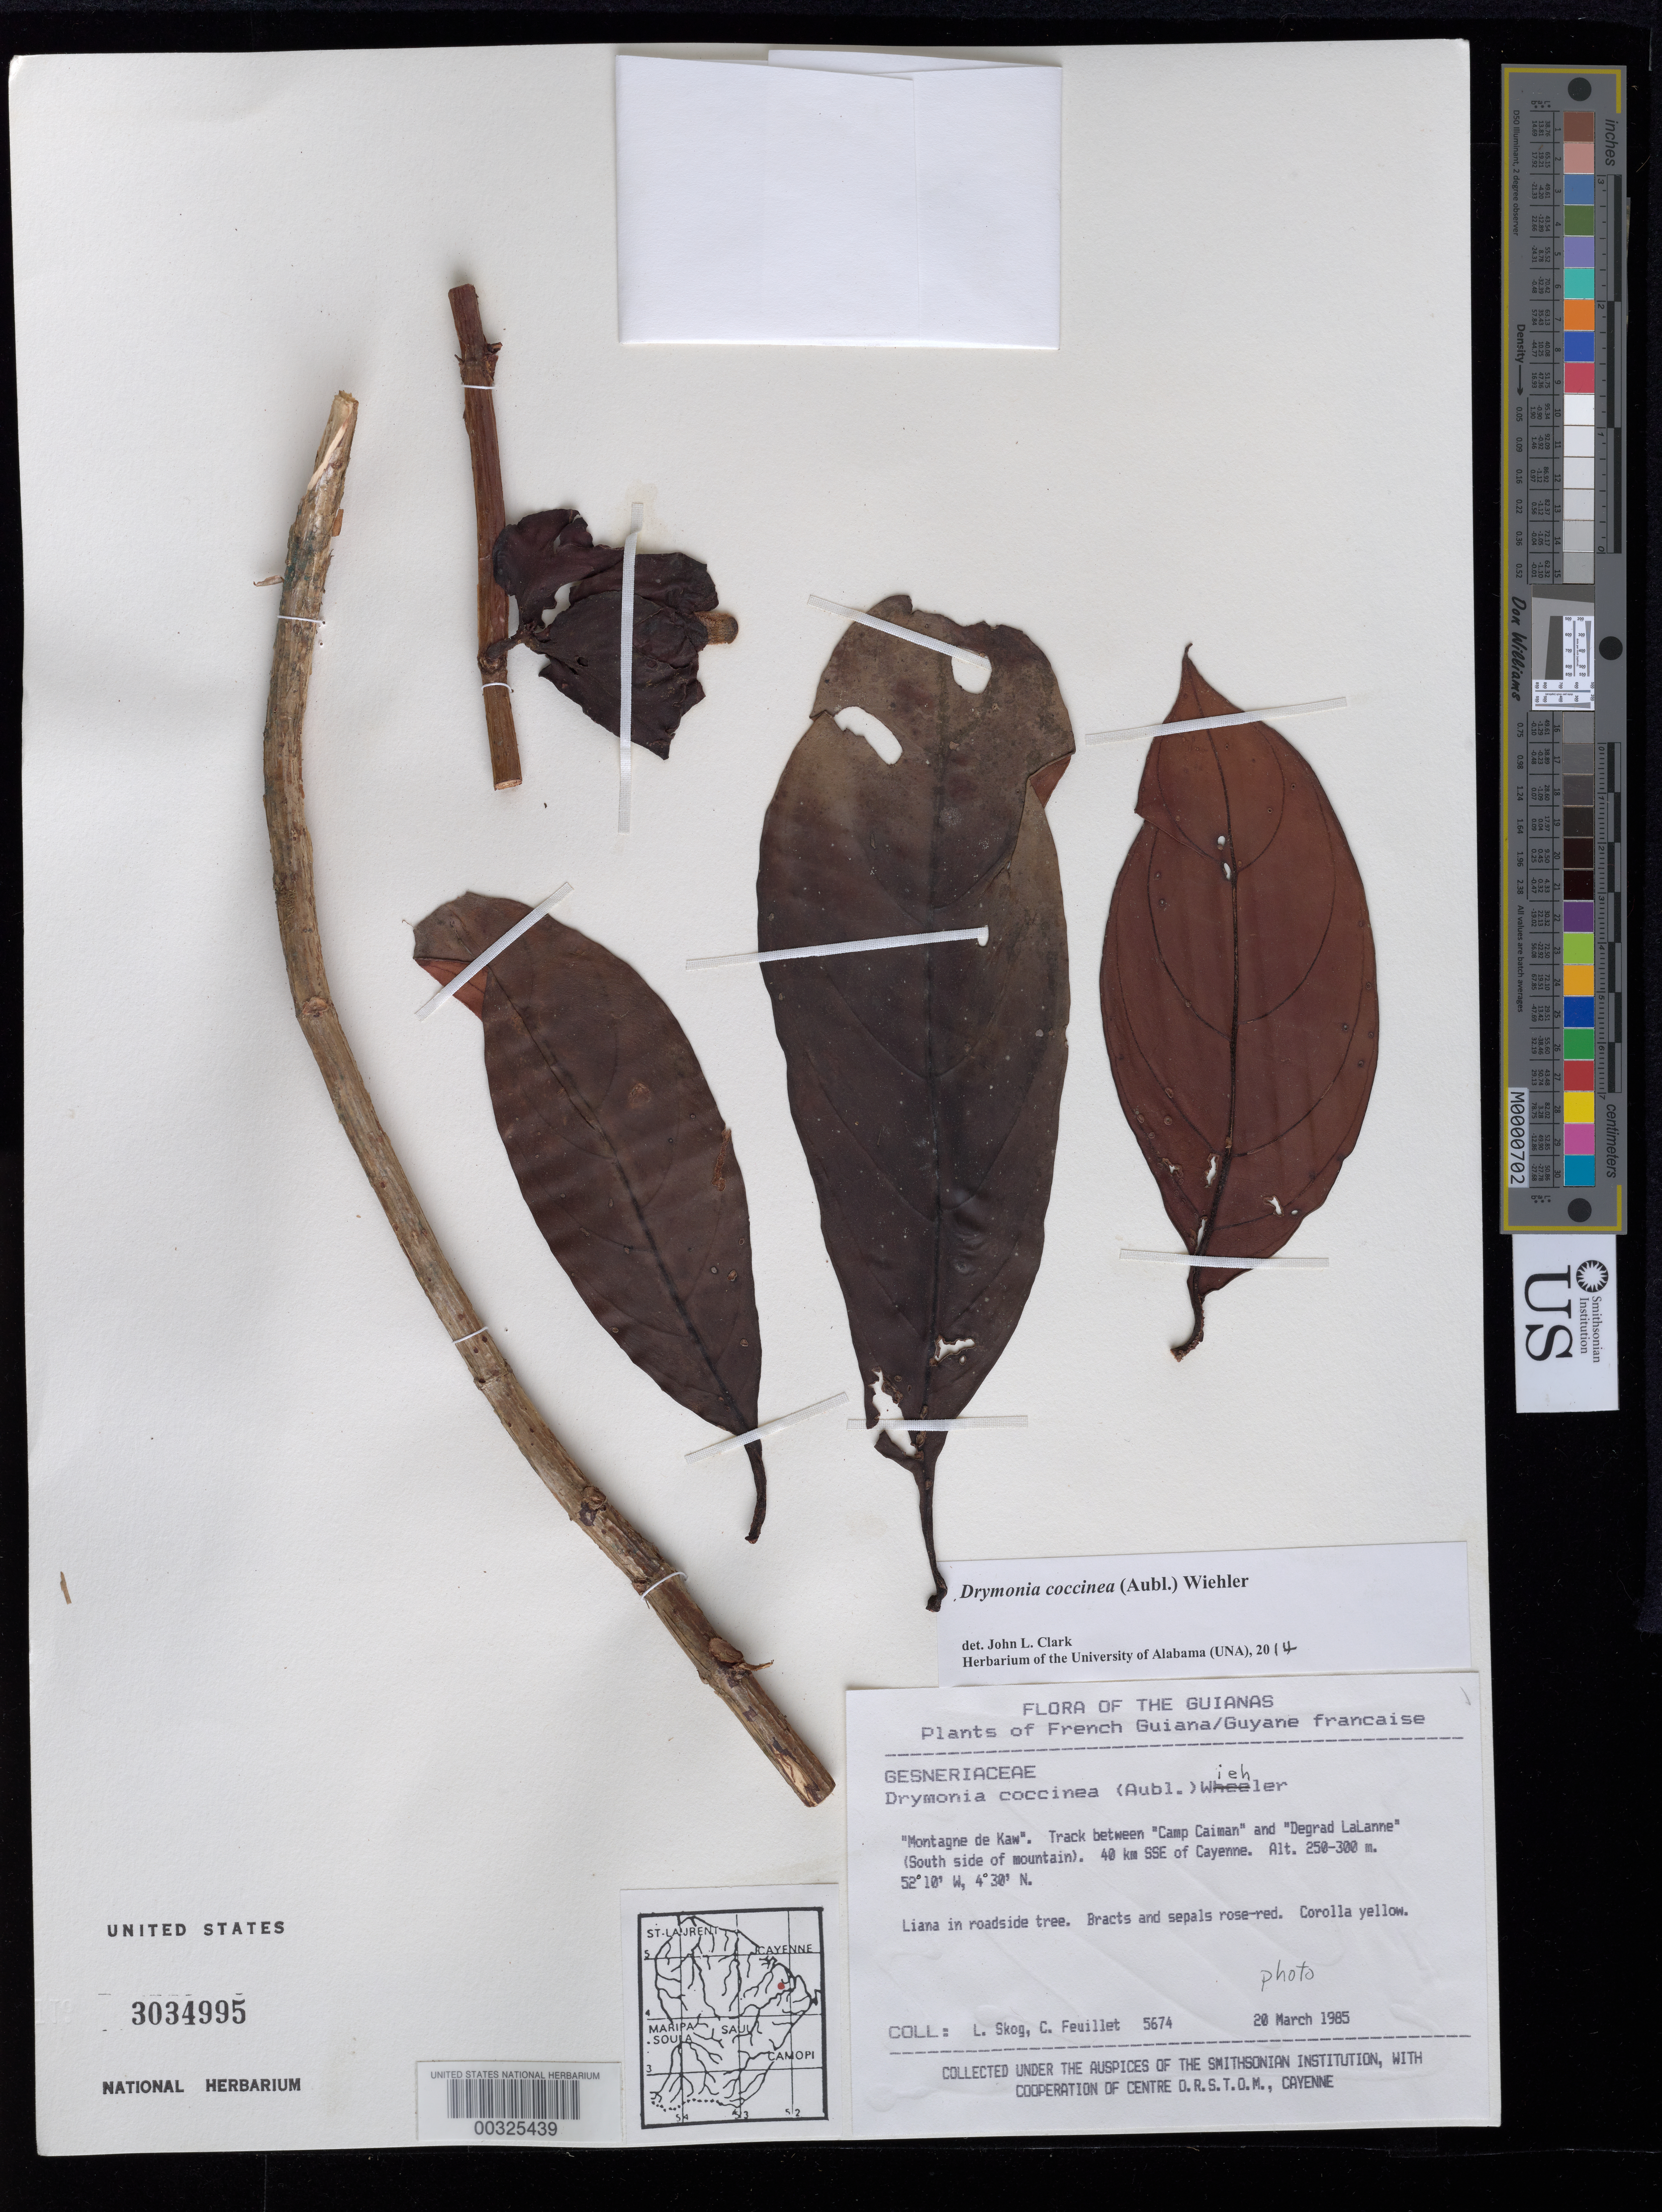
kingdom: Plantae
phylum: Tracheophyta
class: Magnoliopsida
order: Lamiales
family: Gesneriaceae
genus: Drymonia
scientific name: Drymonia coccinea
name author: (Aubl.) Wiehler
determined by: Skog, Laurence E.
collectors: L. E. Skog & C. Feuillet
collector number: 5674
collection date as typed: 20 Mar 1985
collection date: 1985-03-20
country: French Guiana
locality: Montagne de Kaw - track between "Camp Caiman" and "Degrad LaLanne" (S side of mountain). 40 km SSE of Cayenne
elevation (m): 250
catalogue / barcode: US 3034995